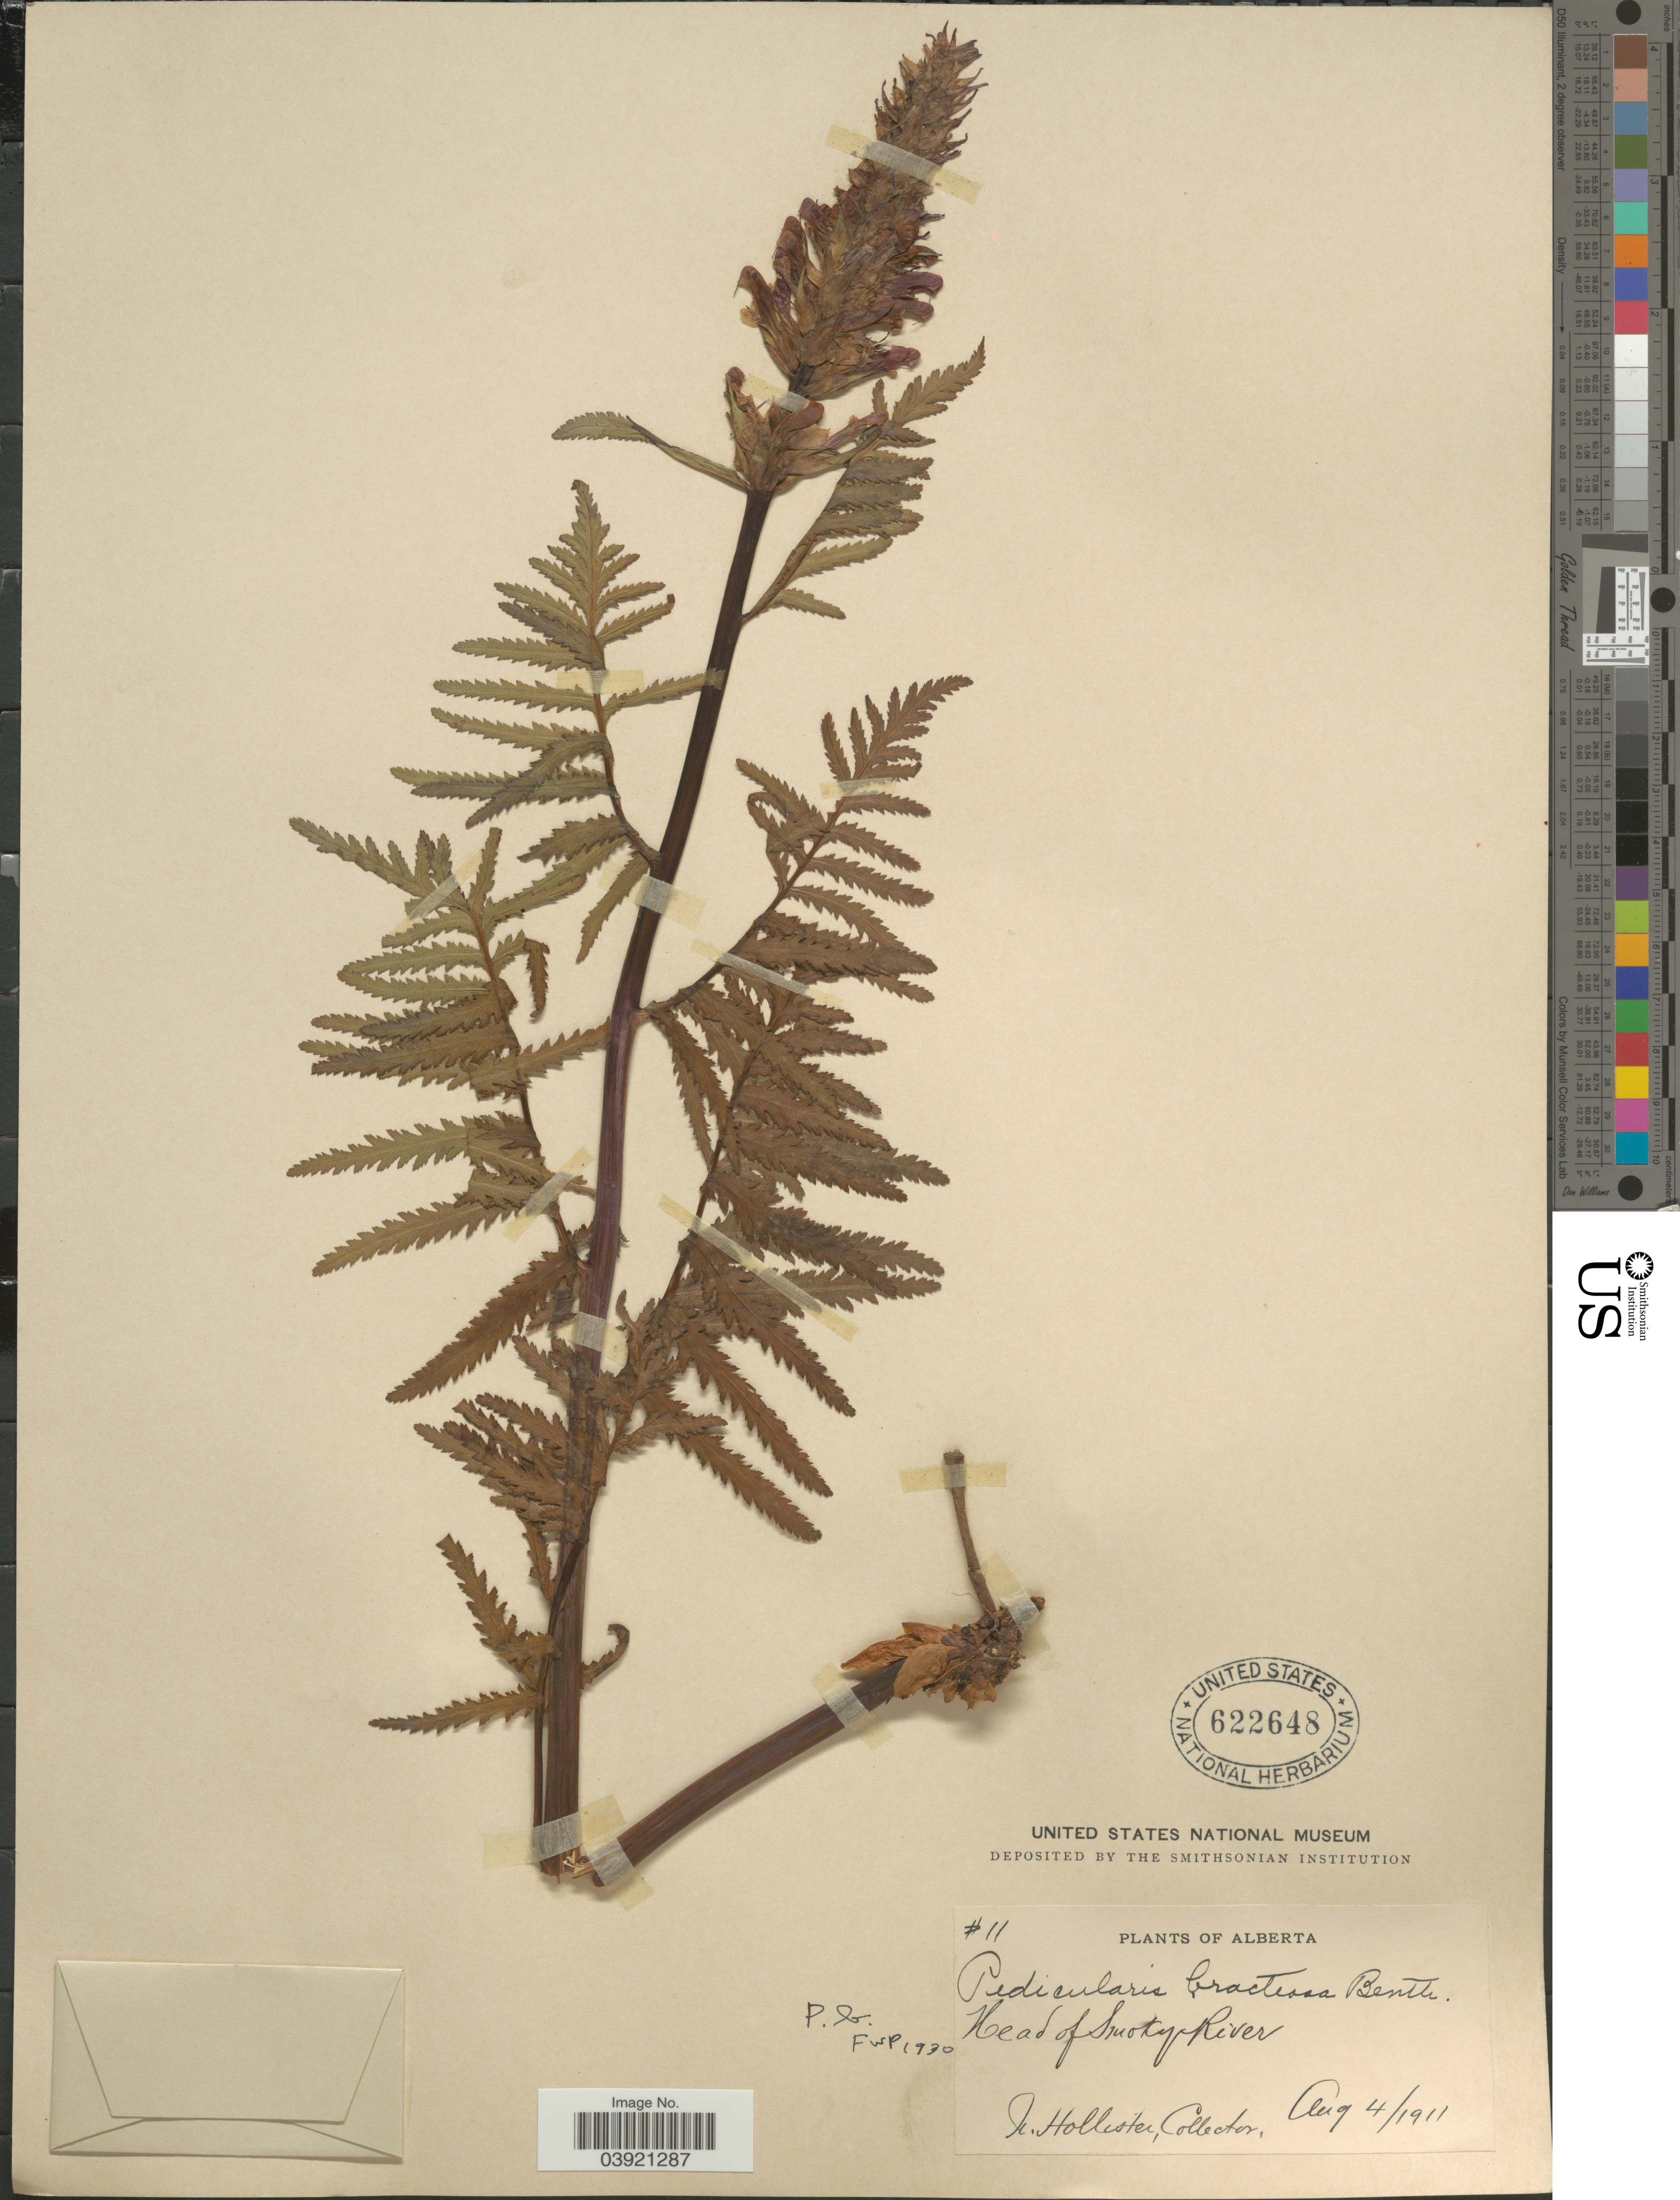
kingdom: Plantae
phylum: Tracheophyta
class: Magnoliopsida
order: Lamiales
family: Orobanchaceae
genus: Pedicularis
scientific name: Pedicularis bracteosa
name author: Benth.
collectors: N. Hollister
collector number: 11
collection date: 1911-08-04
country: Canada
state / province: Alberta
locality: Head of Smoky River.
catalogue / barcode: US 622648